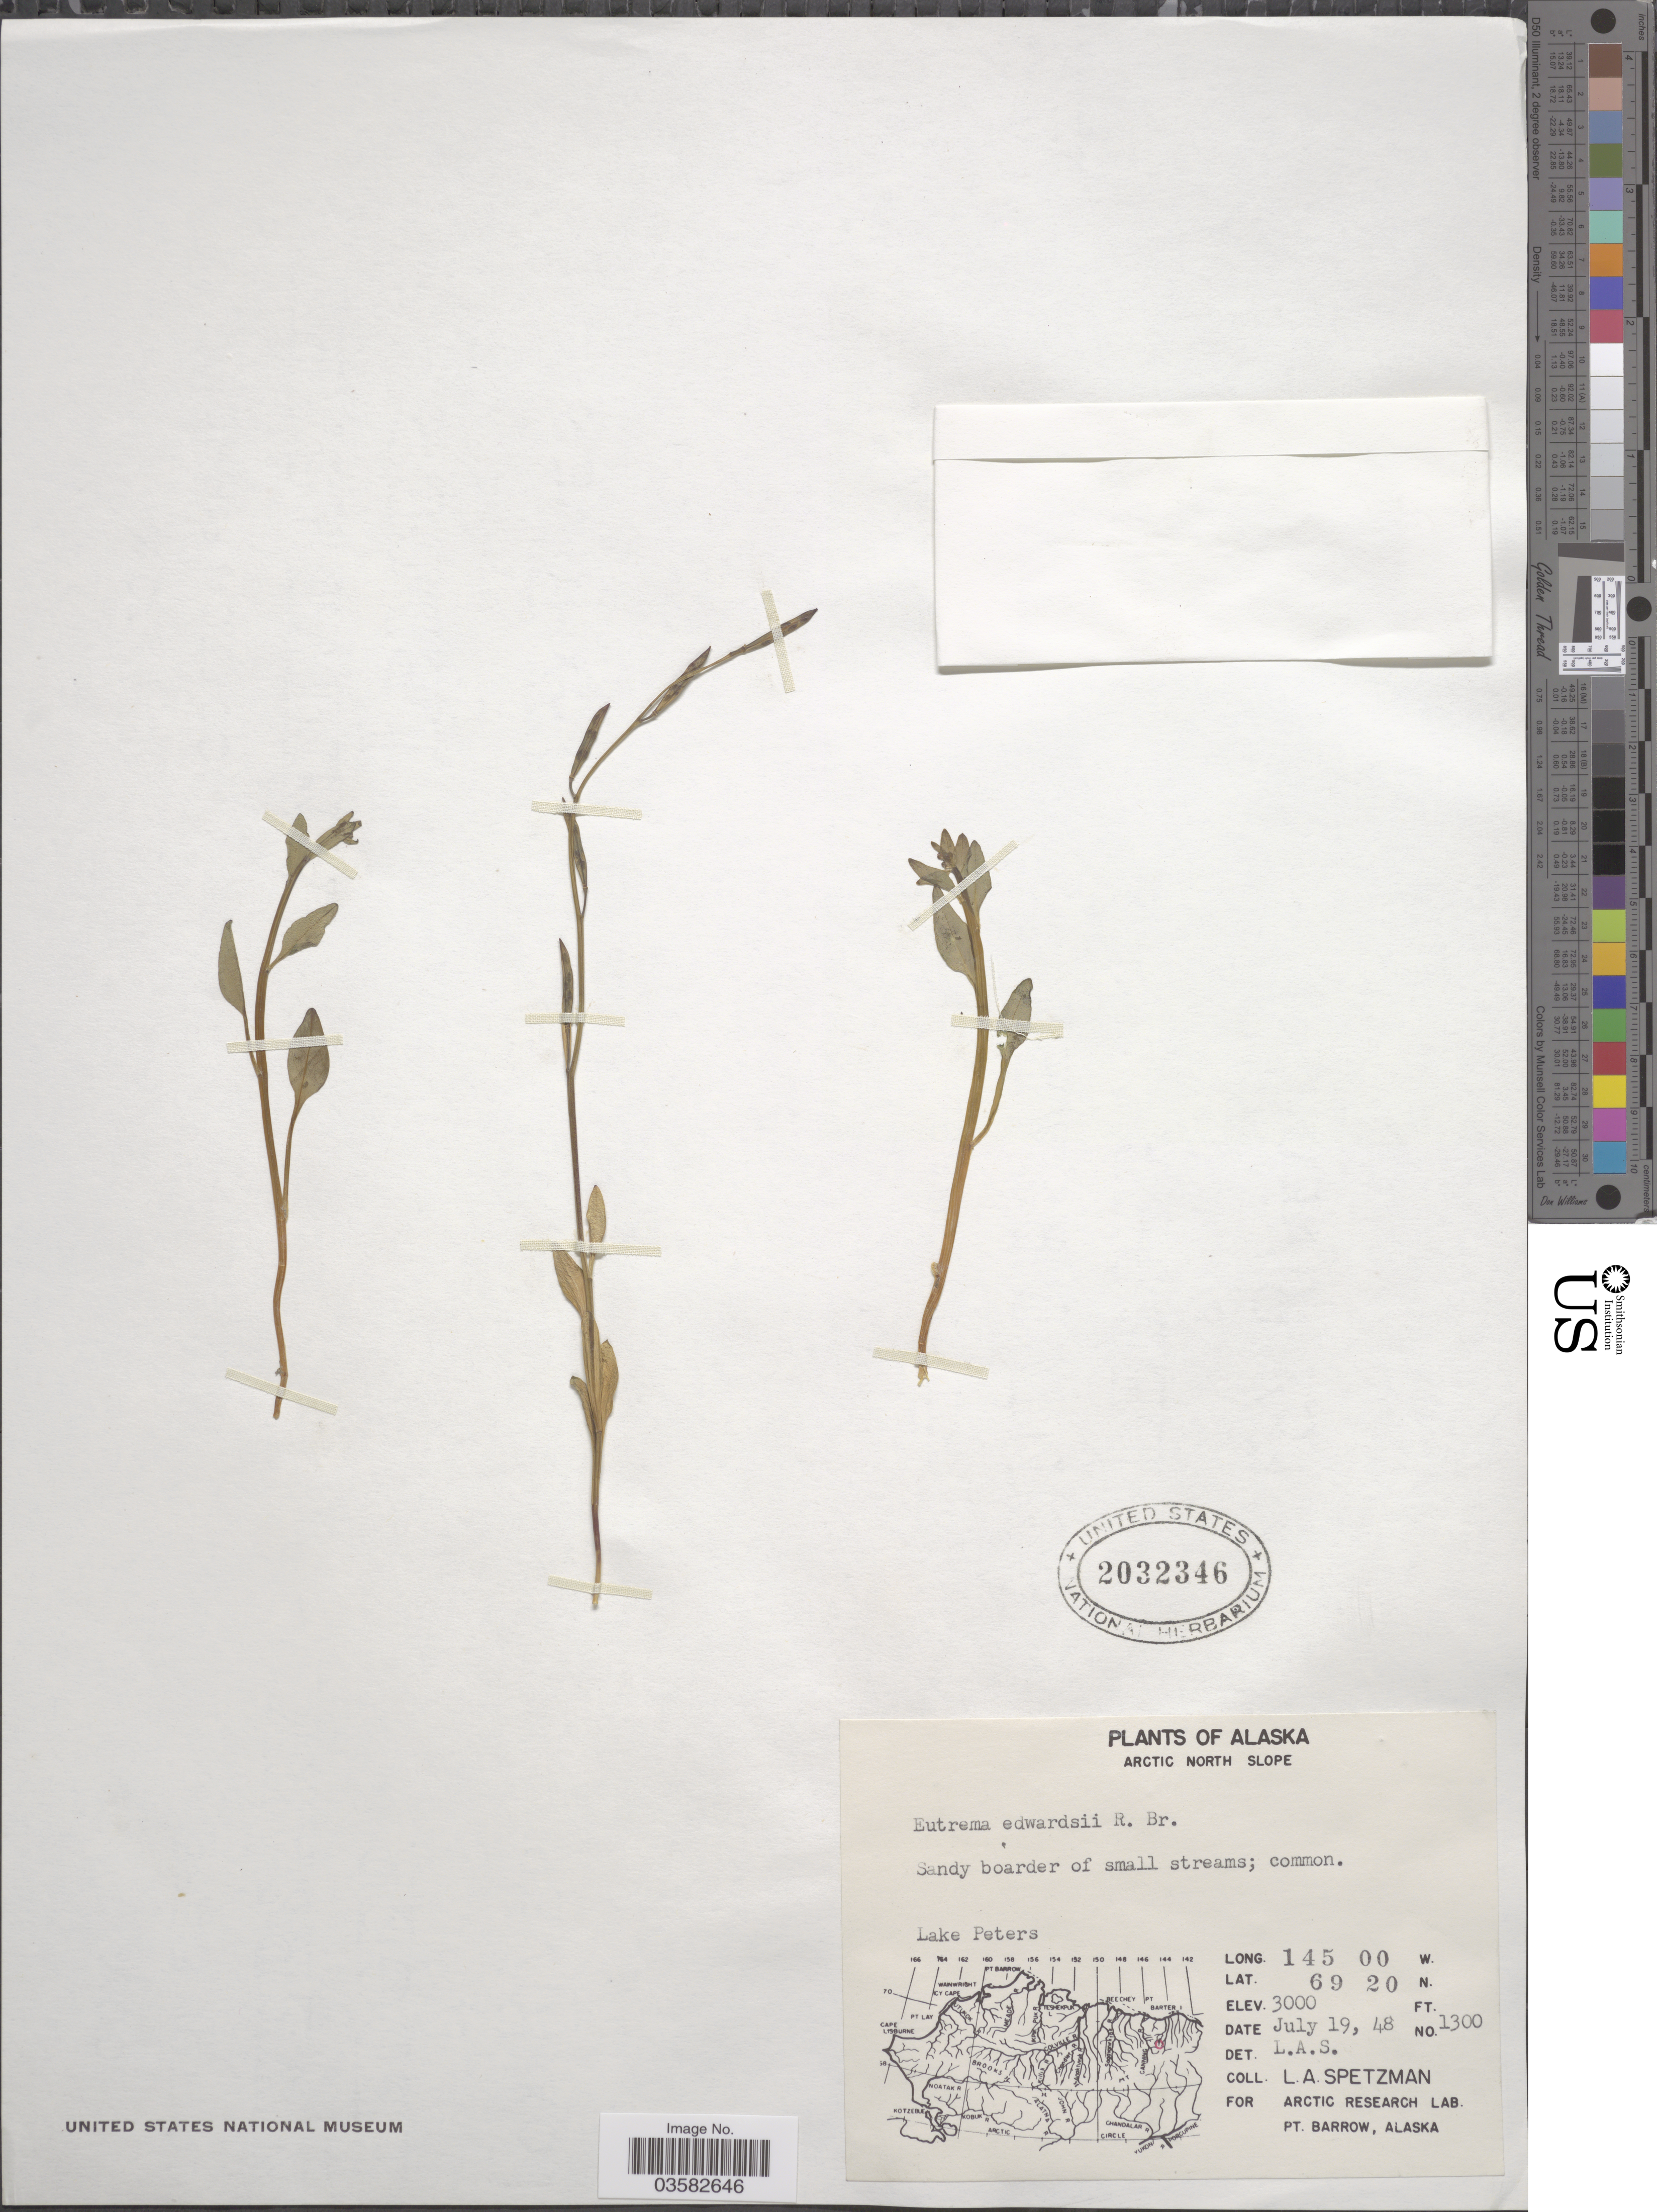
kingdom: Plantae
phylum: Tracheophyta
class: Magnoliopsida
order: Brassicales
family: Brassicaceae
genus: Eutrema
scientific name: Eutrema edwardsii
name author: R. Br.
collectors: L. Spetzman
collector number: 1300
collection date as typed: Transcribed d/m/y: 19/7/48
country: United States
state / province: Alaska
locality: Arctic North Slope. Lake Peters.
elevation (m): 914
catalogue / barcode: US 2032346